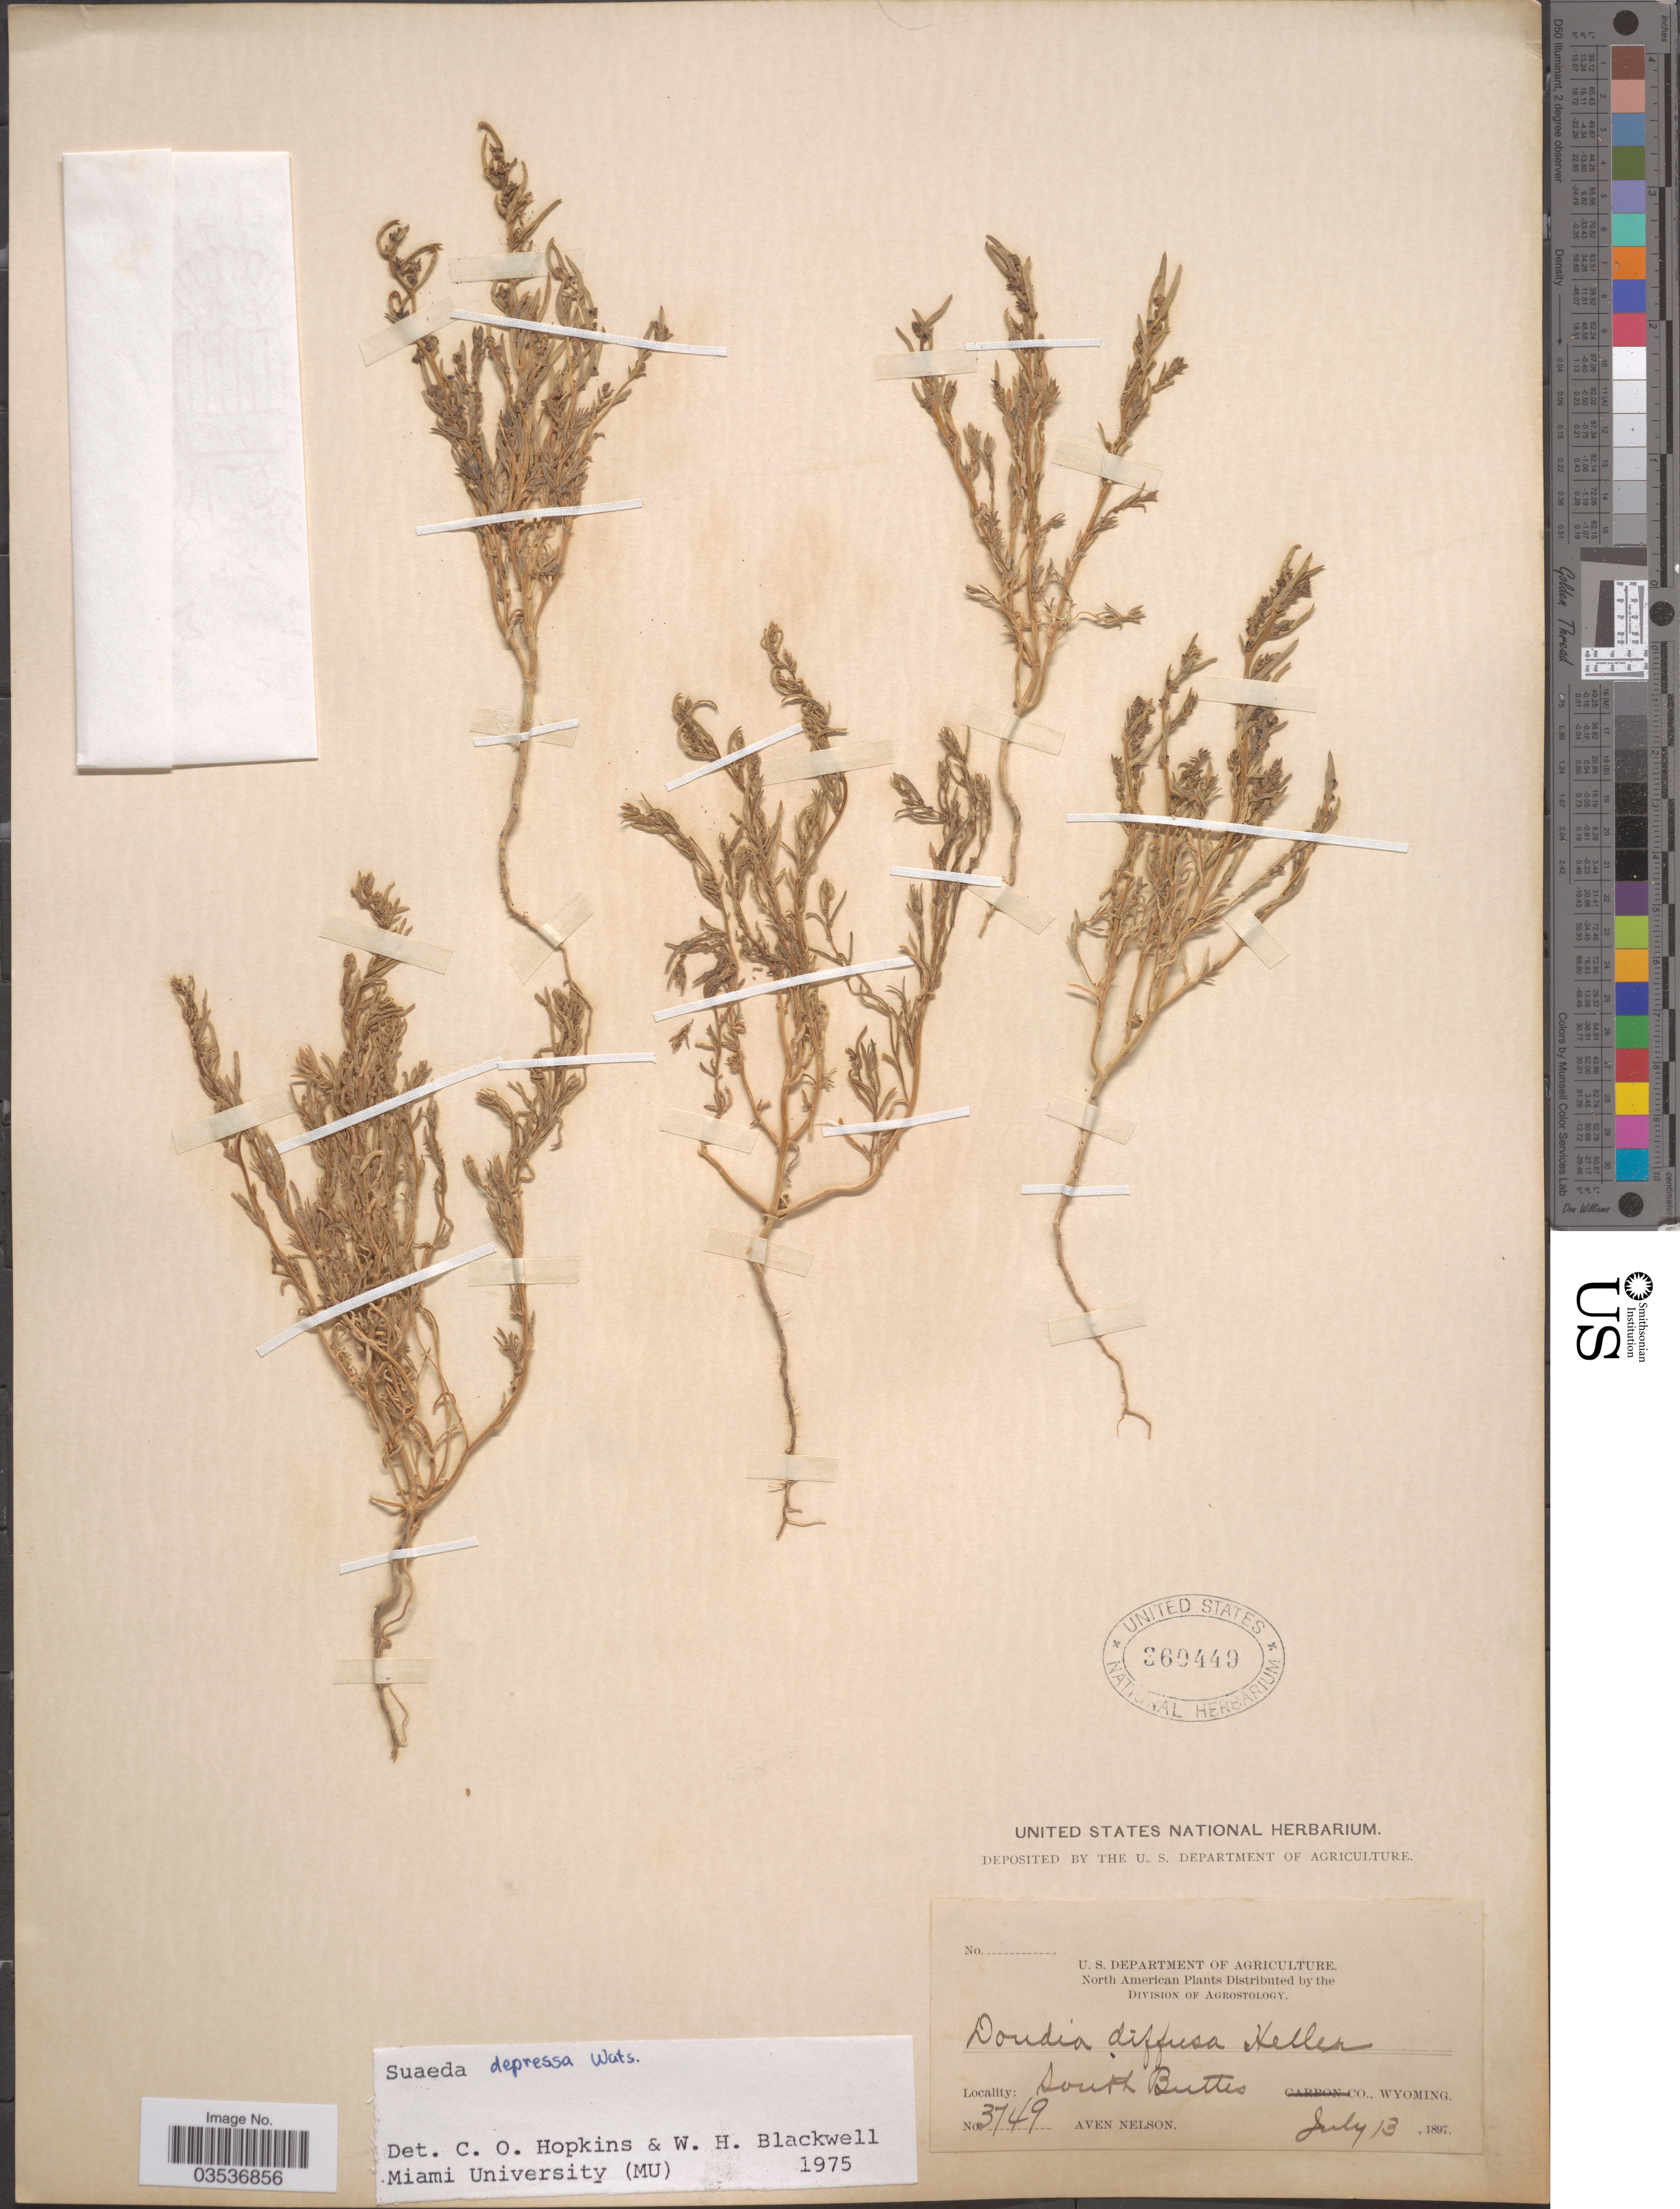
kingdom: Plantae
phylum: Tracheophyta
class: Magnoliopsida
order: Caryophyllales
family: Amaranthaceae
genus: Suaeda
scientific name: Suaeda depressa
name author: (Pursh) S. Watson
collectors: A. Nelson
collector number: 3749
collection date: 1897-07-13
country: United States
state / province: Wyoming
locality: South Buttes Co.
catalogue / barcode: US 360449